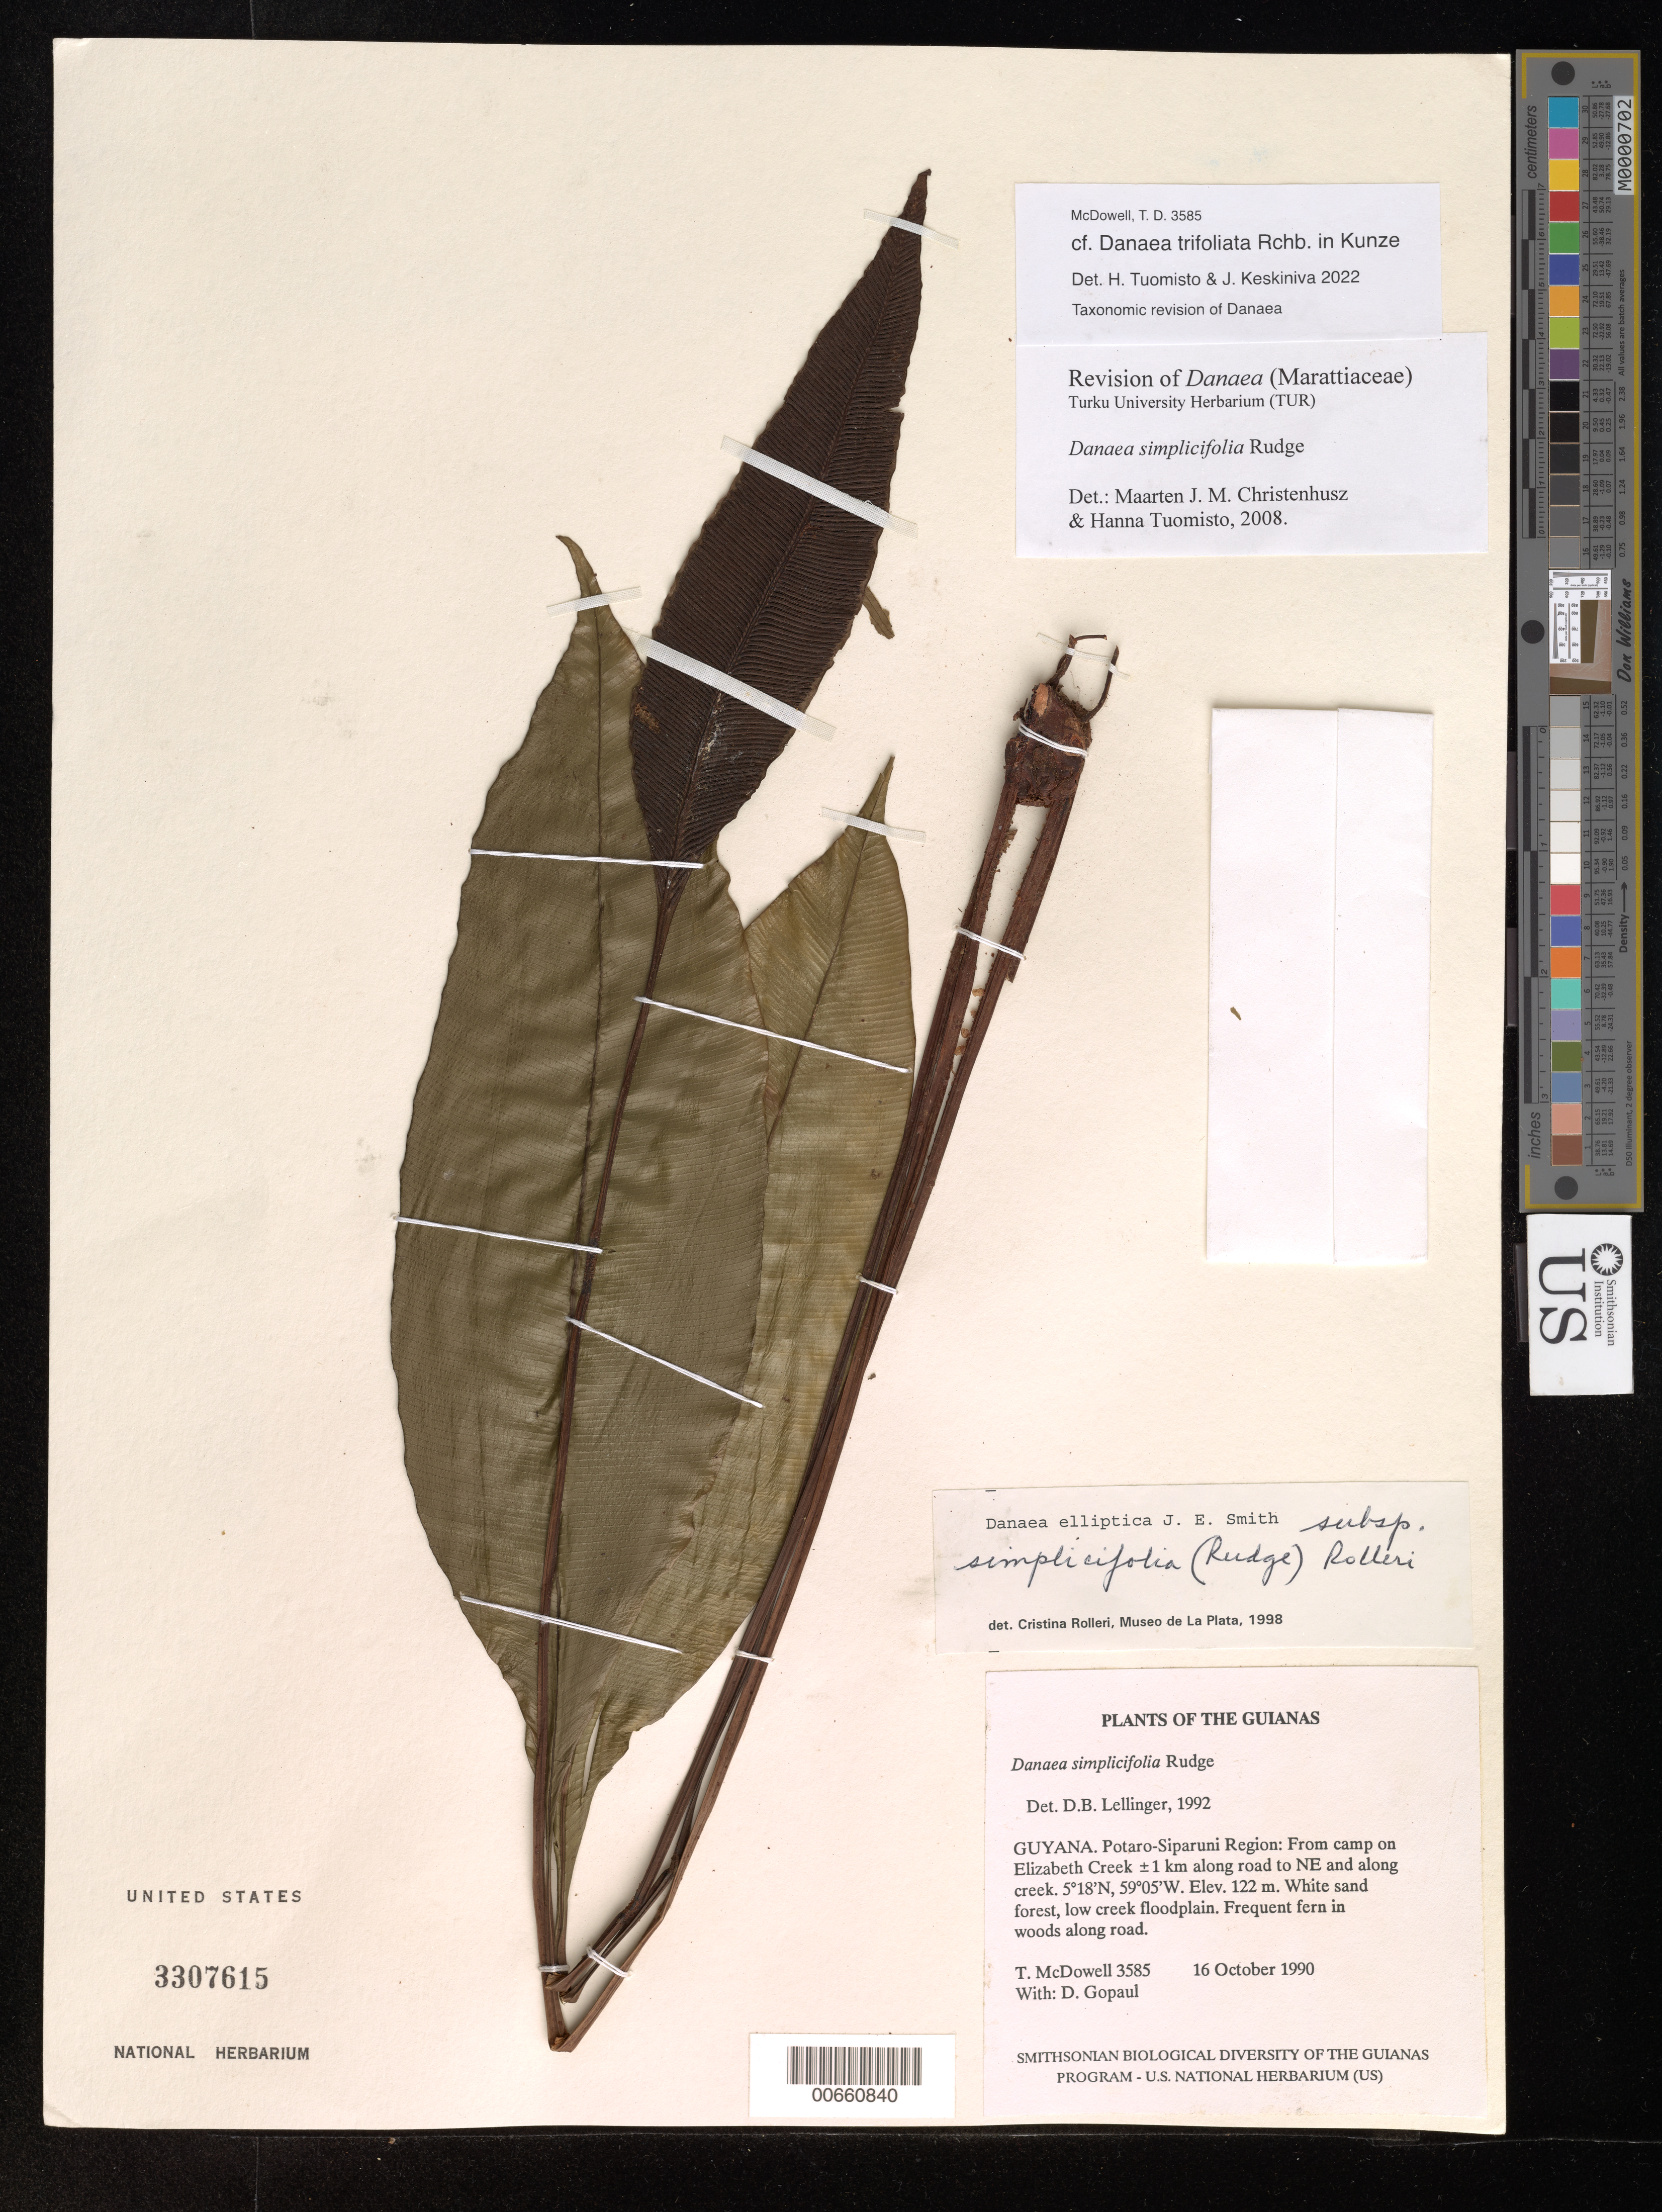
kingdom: Plantae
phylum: Tracheophyta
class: Polypodiopsida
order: Marattiales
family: Marattiaceae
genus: Danaea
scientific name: Danaea trifoliata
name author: Rchb. ex Kunze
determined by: Tuomisto, H.; Keskiniva, Janina S.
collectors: T. McDowell & D. Gopaul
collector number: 3585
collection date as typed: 16 October 1990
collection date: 1990-10-16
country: Guyana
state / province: Potaro-Siparuni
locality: From camp on Elizabeth Creek ±1 km along road to NE and along creek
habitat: White sand forest, low creek floodplain and along road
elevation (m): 122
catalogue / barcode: US 3307615